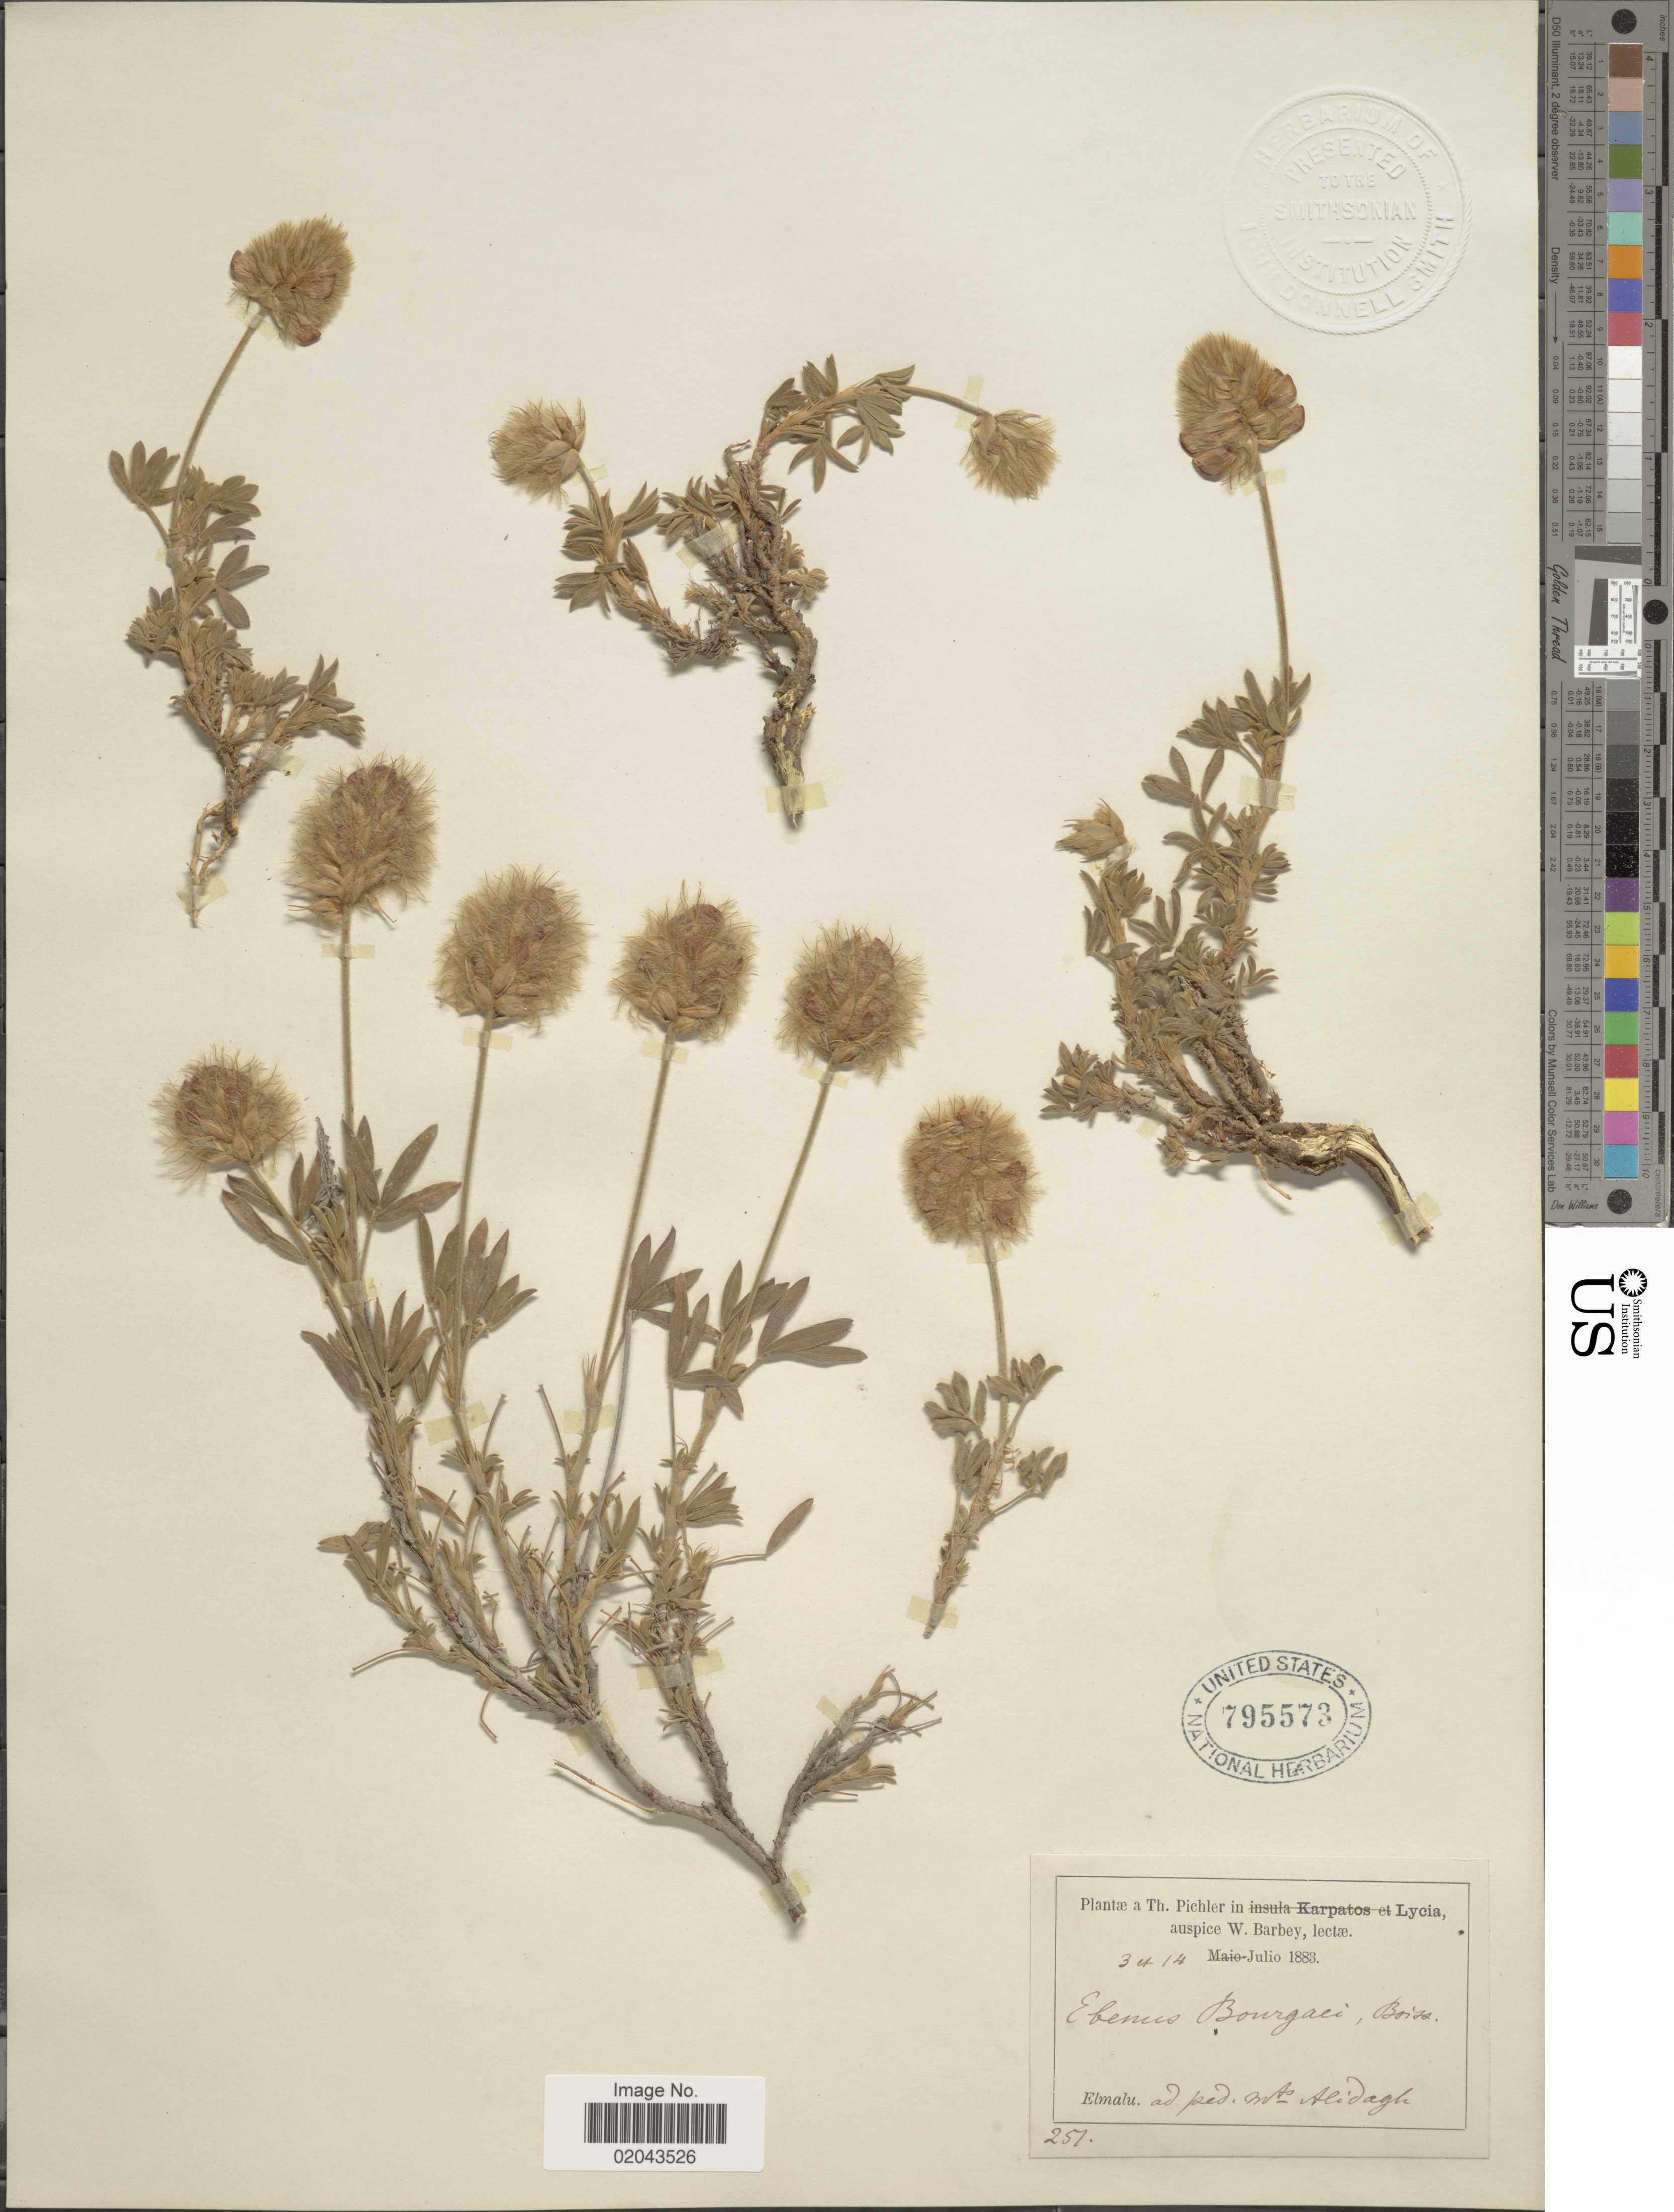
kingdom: Plantae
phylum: Tracheophyta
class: Magnoliopsida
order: Fabales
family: Fabaceae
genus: Ebenus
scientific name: Ebenus bourgaei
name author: Boiss.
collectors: T. Pichler & W. Barbey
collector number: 251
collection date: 1883-07-03/1883-07-14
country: Turkey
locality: Lycia, Elmalu, ad ped. mts. Alidagh. [interpreted]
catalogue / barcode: US 795573